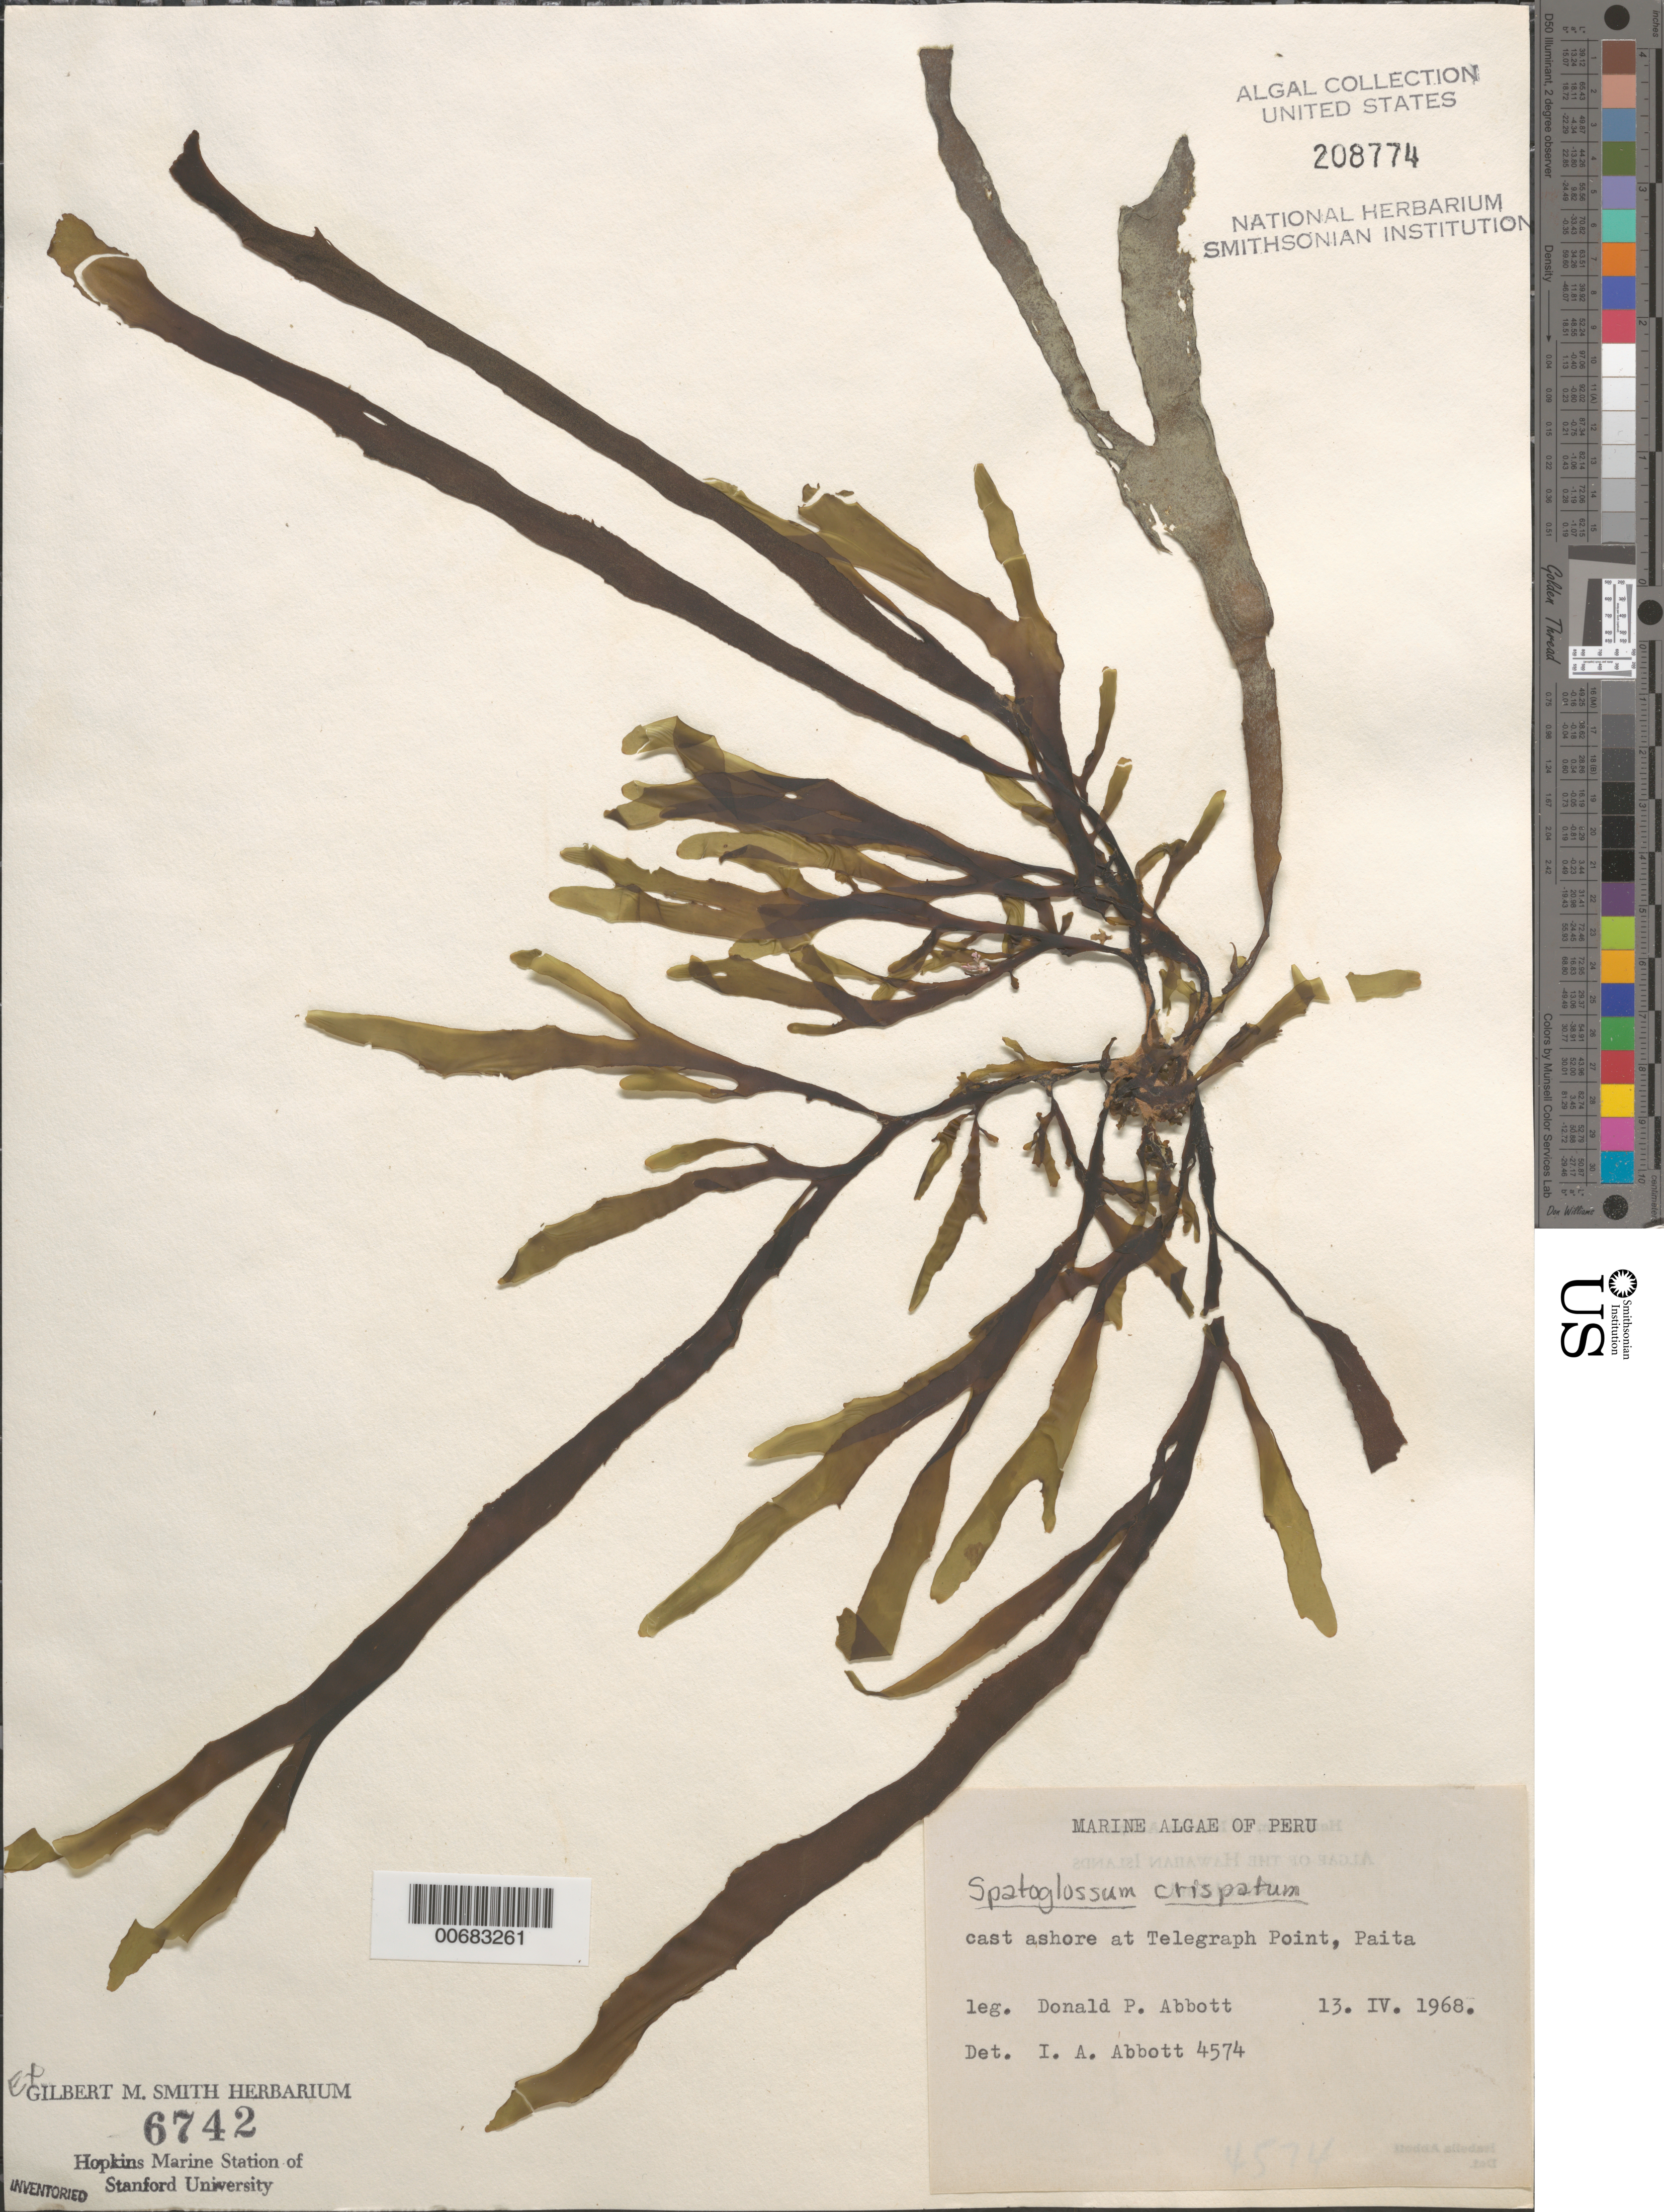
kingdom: Chromista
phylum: Ochrophyta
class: Phaeophyceae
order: Dictyotales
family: Dictyotaceae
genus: Spatoglossum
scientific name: Spatoglossum crispatum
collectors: D. P. Abbott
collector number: IAA 4574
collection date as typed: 13 Apr 1968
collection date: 1968-04-13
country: Peru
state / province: Piura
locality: Telegraph Point, Paita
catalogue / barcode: US 208774